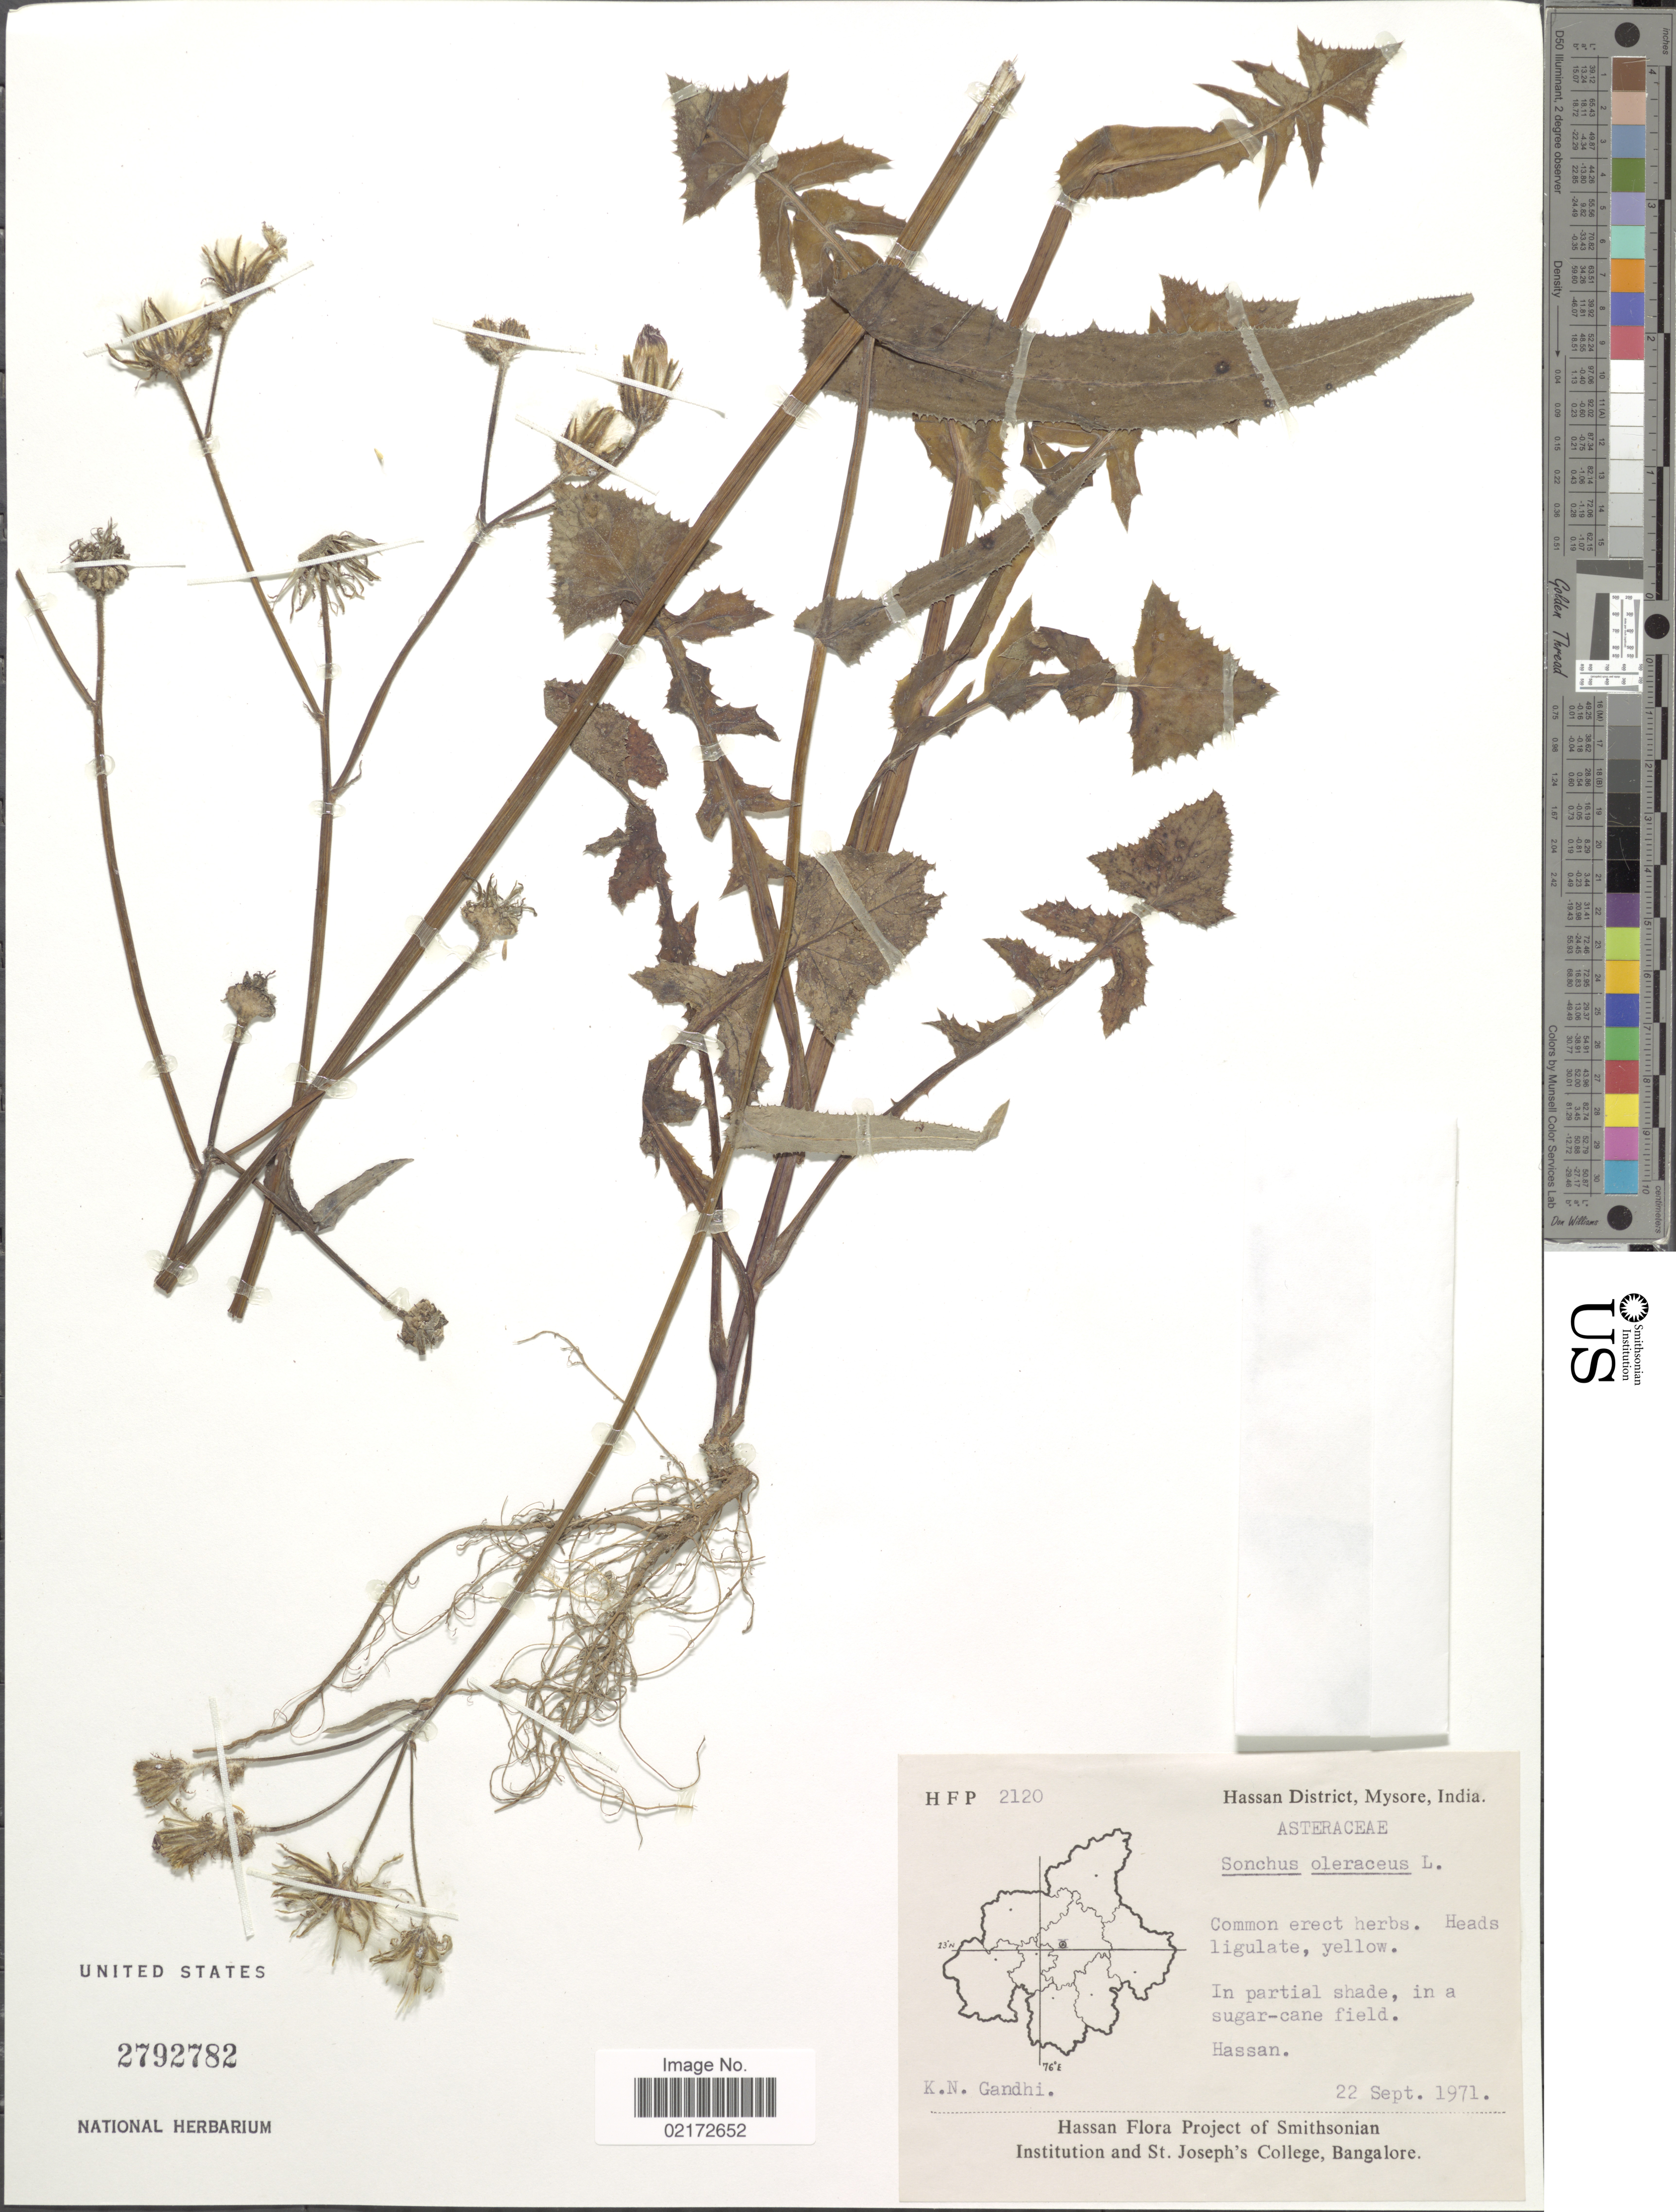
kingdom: Plantae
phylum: Tracheophyta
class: Magnoliopsida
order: Asterales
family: Asteraceae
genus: Sonchus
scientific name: Sonchus oleraceus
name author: L.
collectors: J. Ghandi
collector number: HFP 2120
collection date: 1971-09-22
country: India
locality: Hassan District, Mysore, India. Hassan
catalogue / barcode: US 2792782